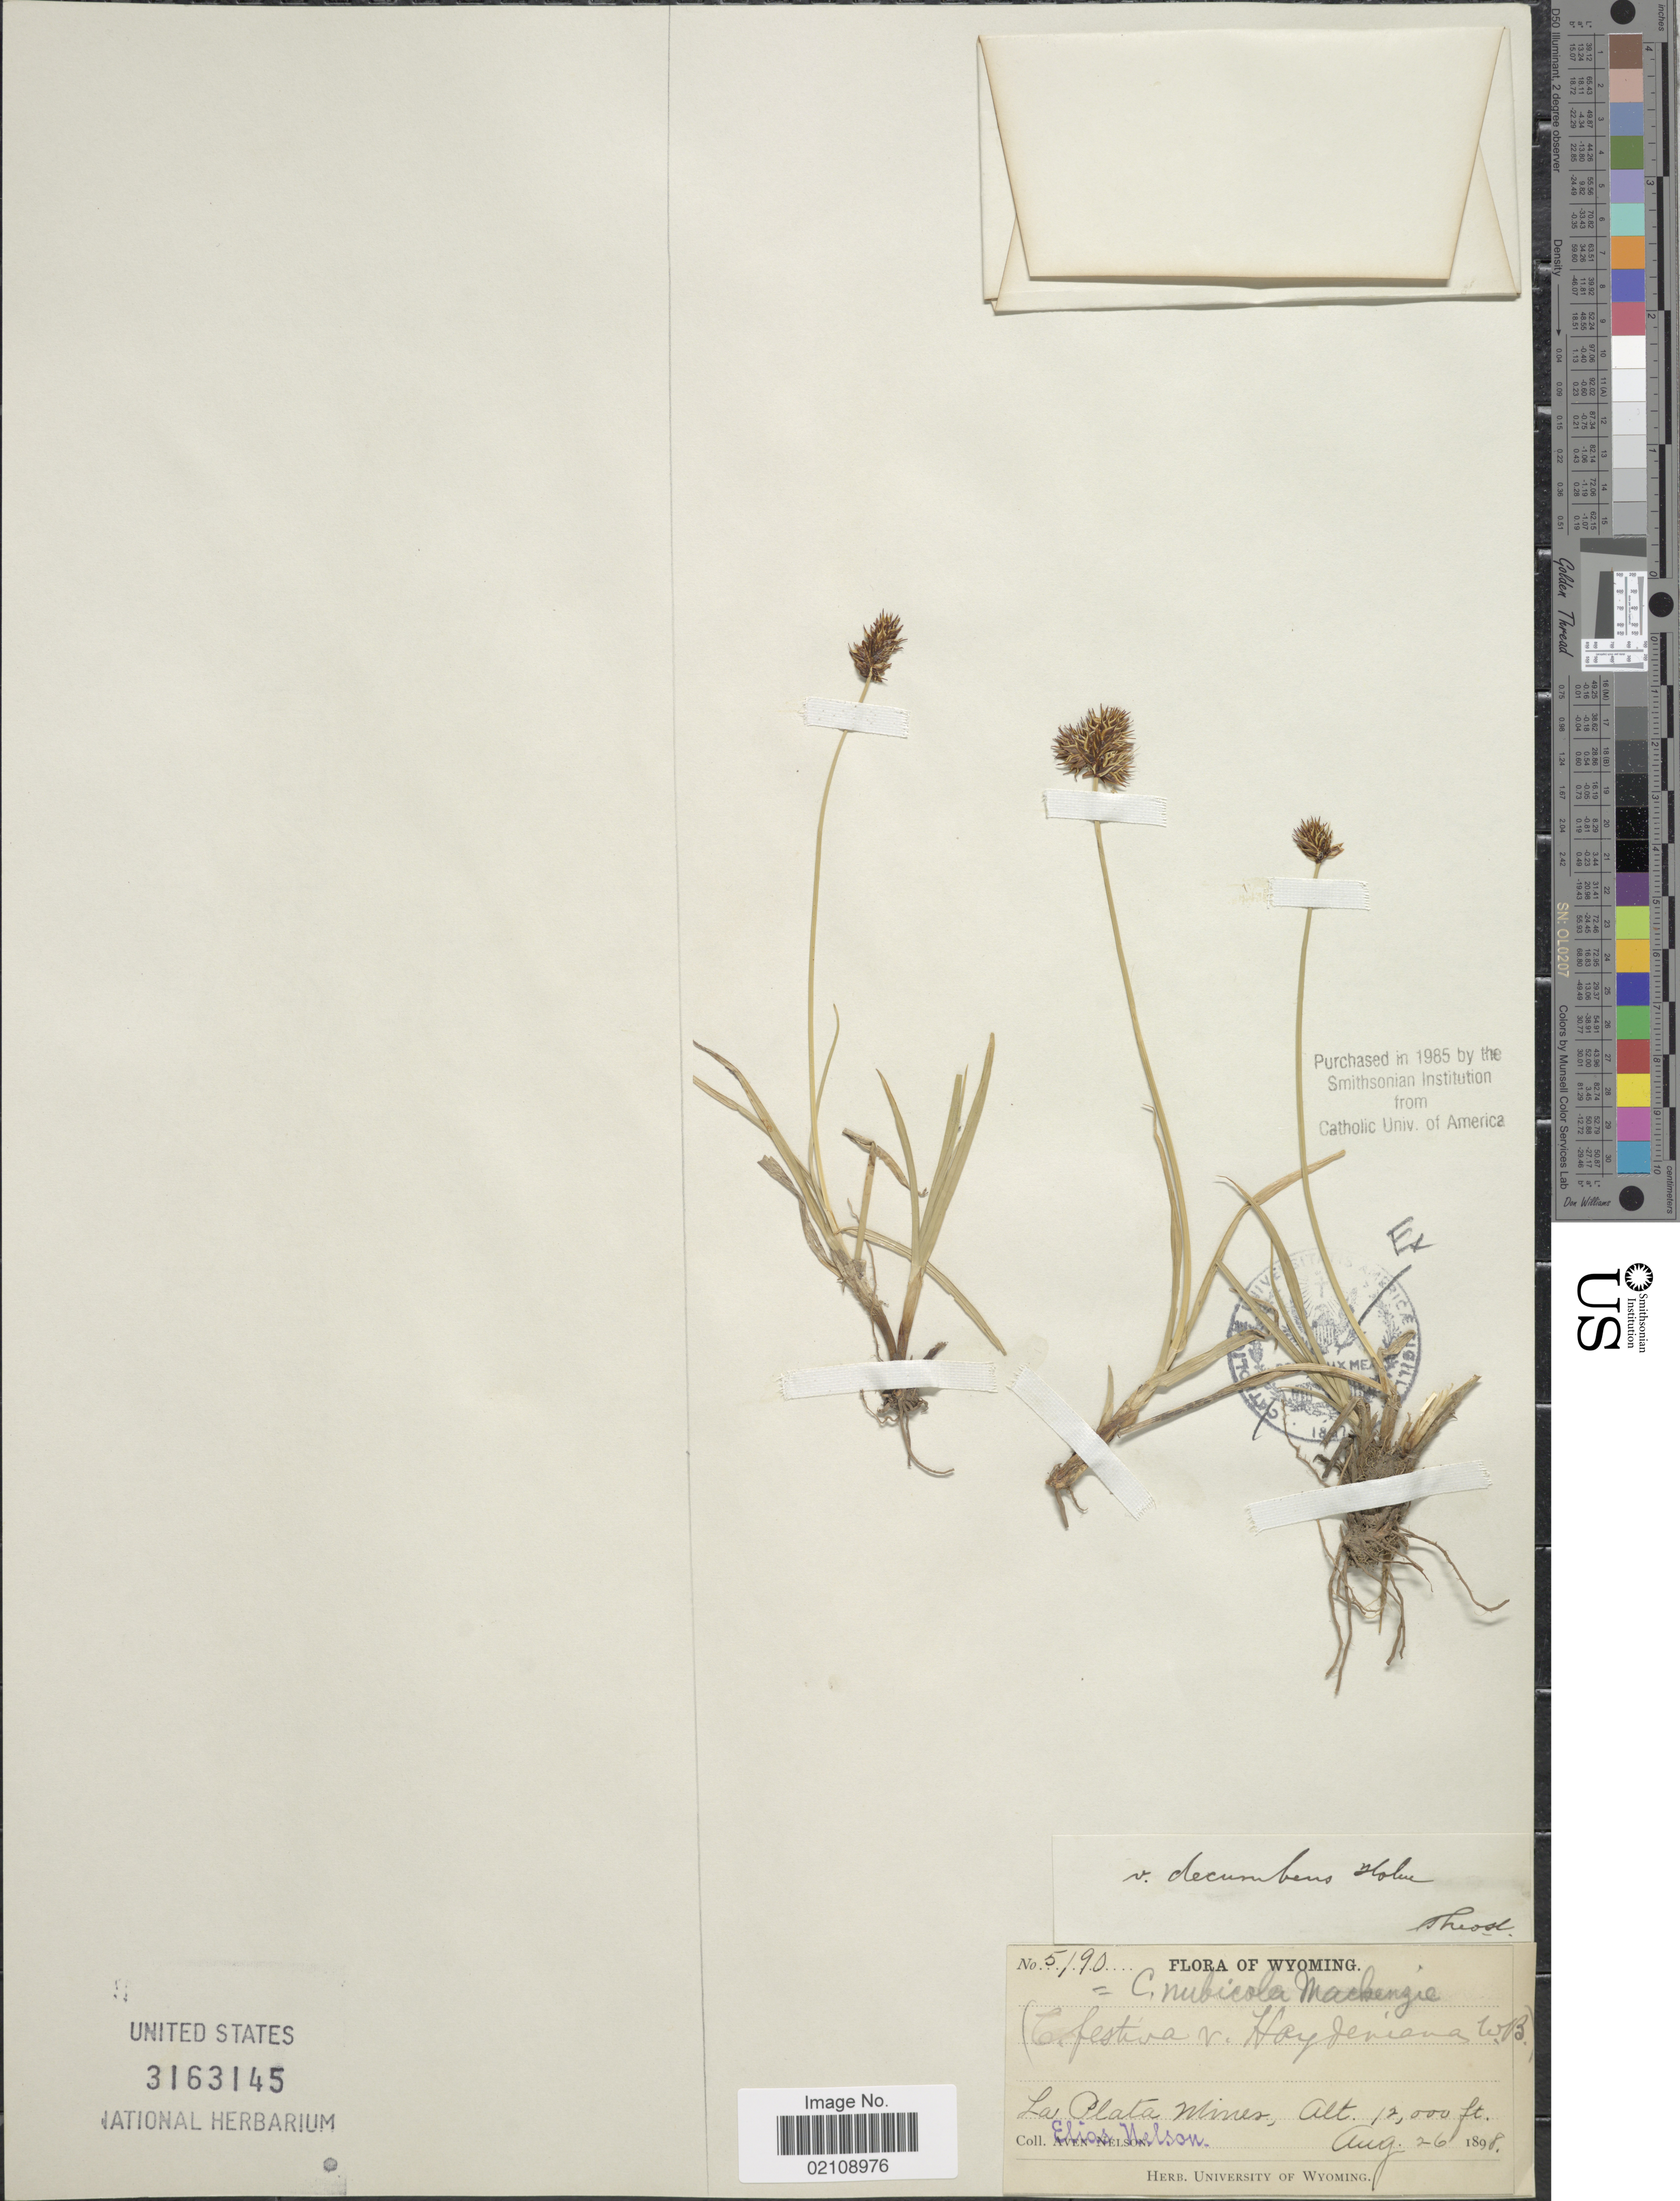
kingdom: Plantae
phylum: Tracheophyta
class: Liliopsida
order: Poales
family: Cyperaceae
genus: Carex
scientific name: Carex haydeniana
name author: Olney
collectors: E. Nelson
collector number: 5190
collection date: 1898-08-26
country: United States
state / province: Wyoming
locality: La Plata Mines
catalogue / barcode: US 3163145